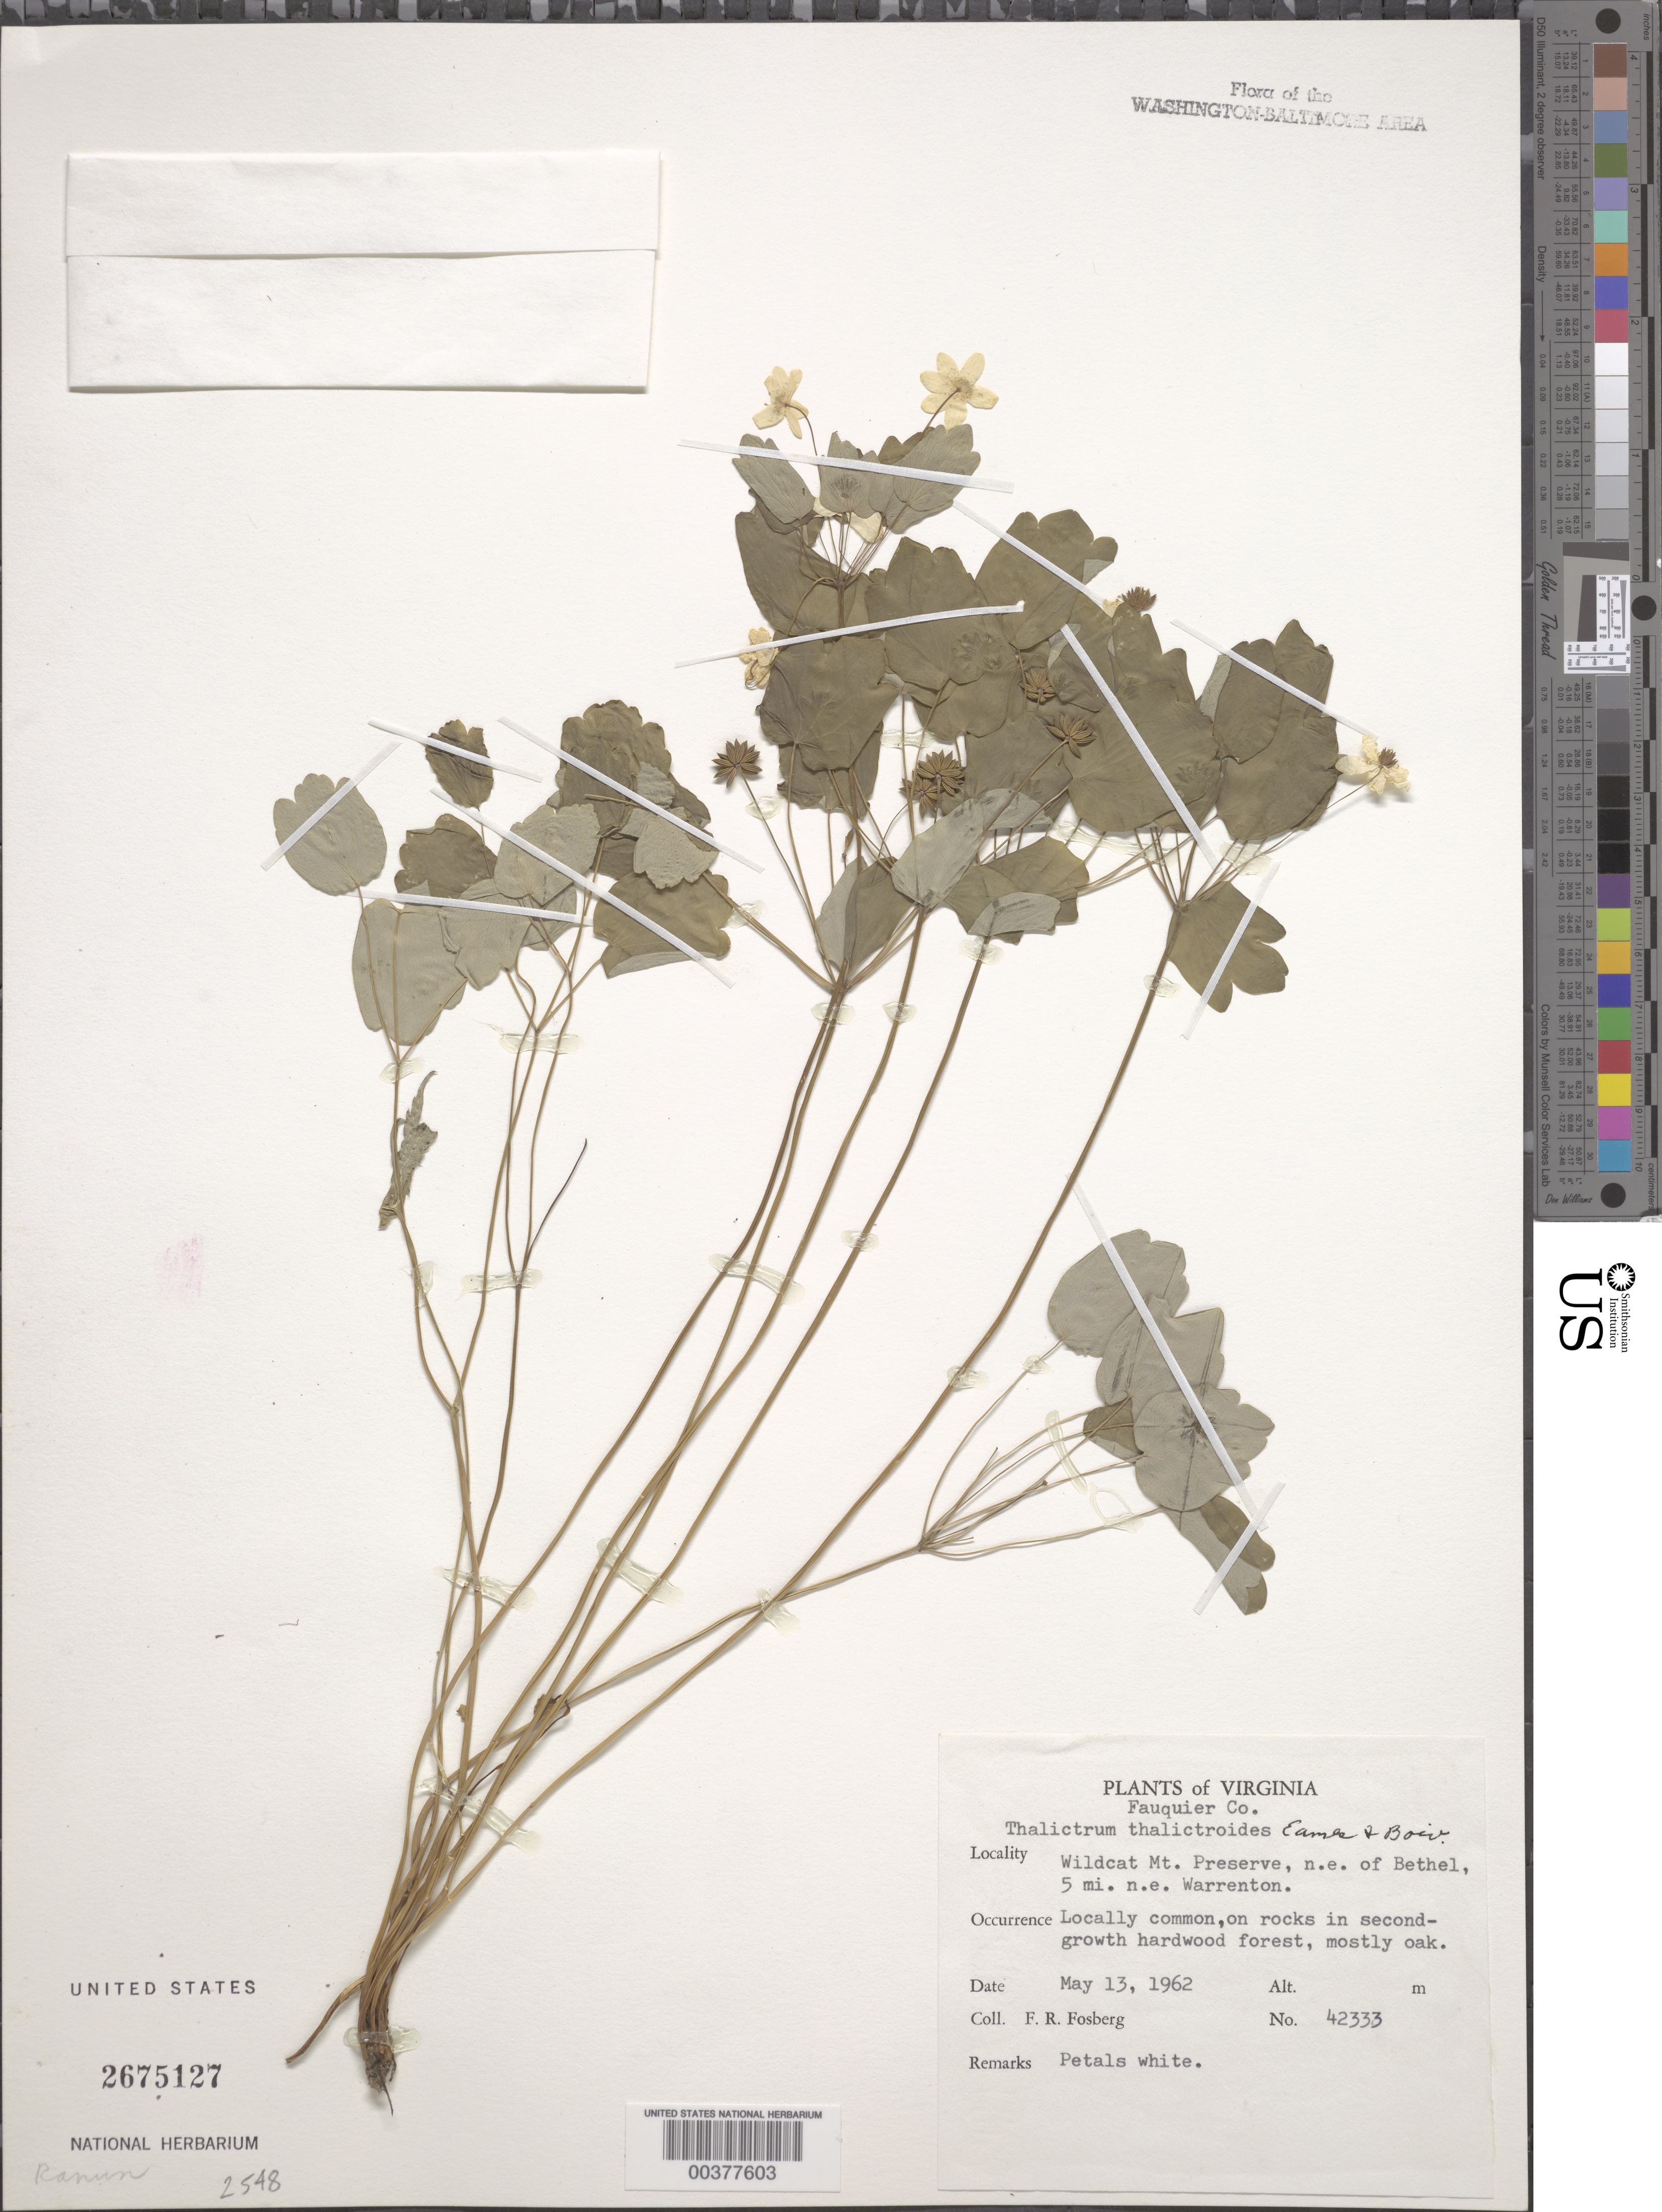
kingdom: Plantae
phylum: Tracheophyta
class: Magnoliopsida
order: Ranunculales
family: Ranunculaceae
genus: Thalictrum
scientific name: Thalictrum thalictroides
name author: (L.) A.J. Eames & B. Boivin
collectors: F. R. Fosberg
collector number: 42333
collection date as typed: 13 May 1962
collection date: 1962-05-13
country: United States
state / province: Virginia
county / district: Fauquier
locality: Wildcat Mountain Preserve, northeast of Bethel and Warrenton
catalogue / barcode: US 2675127